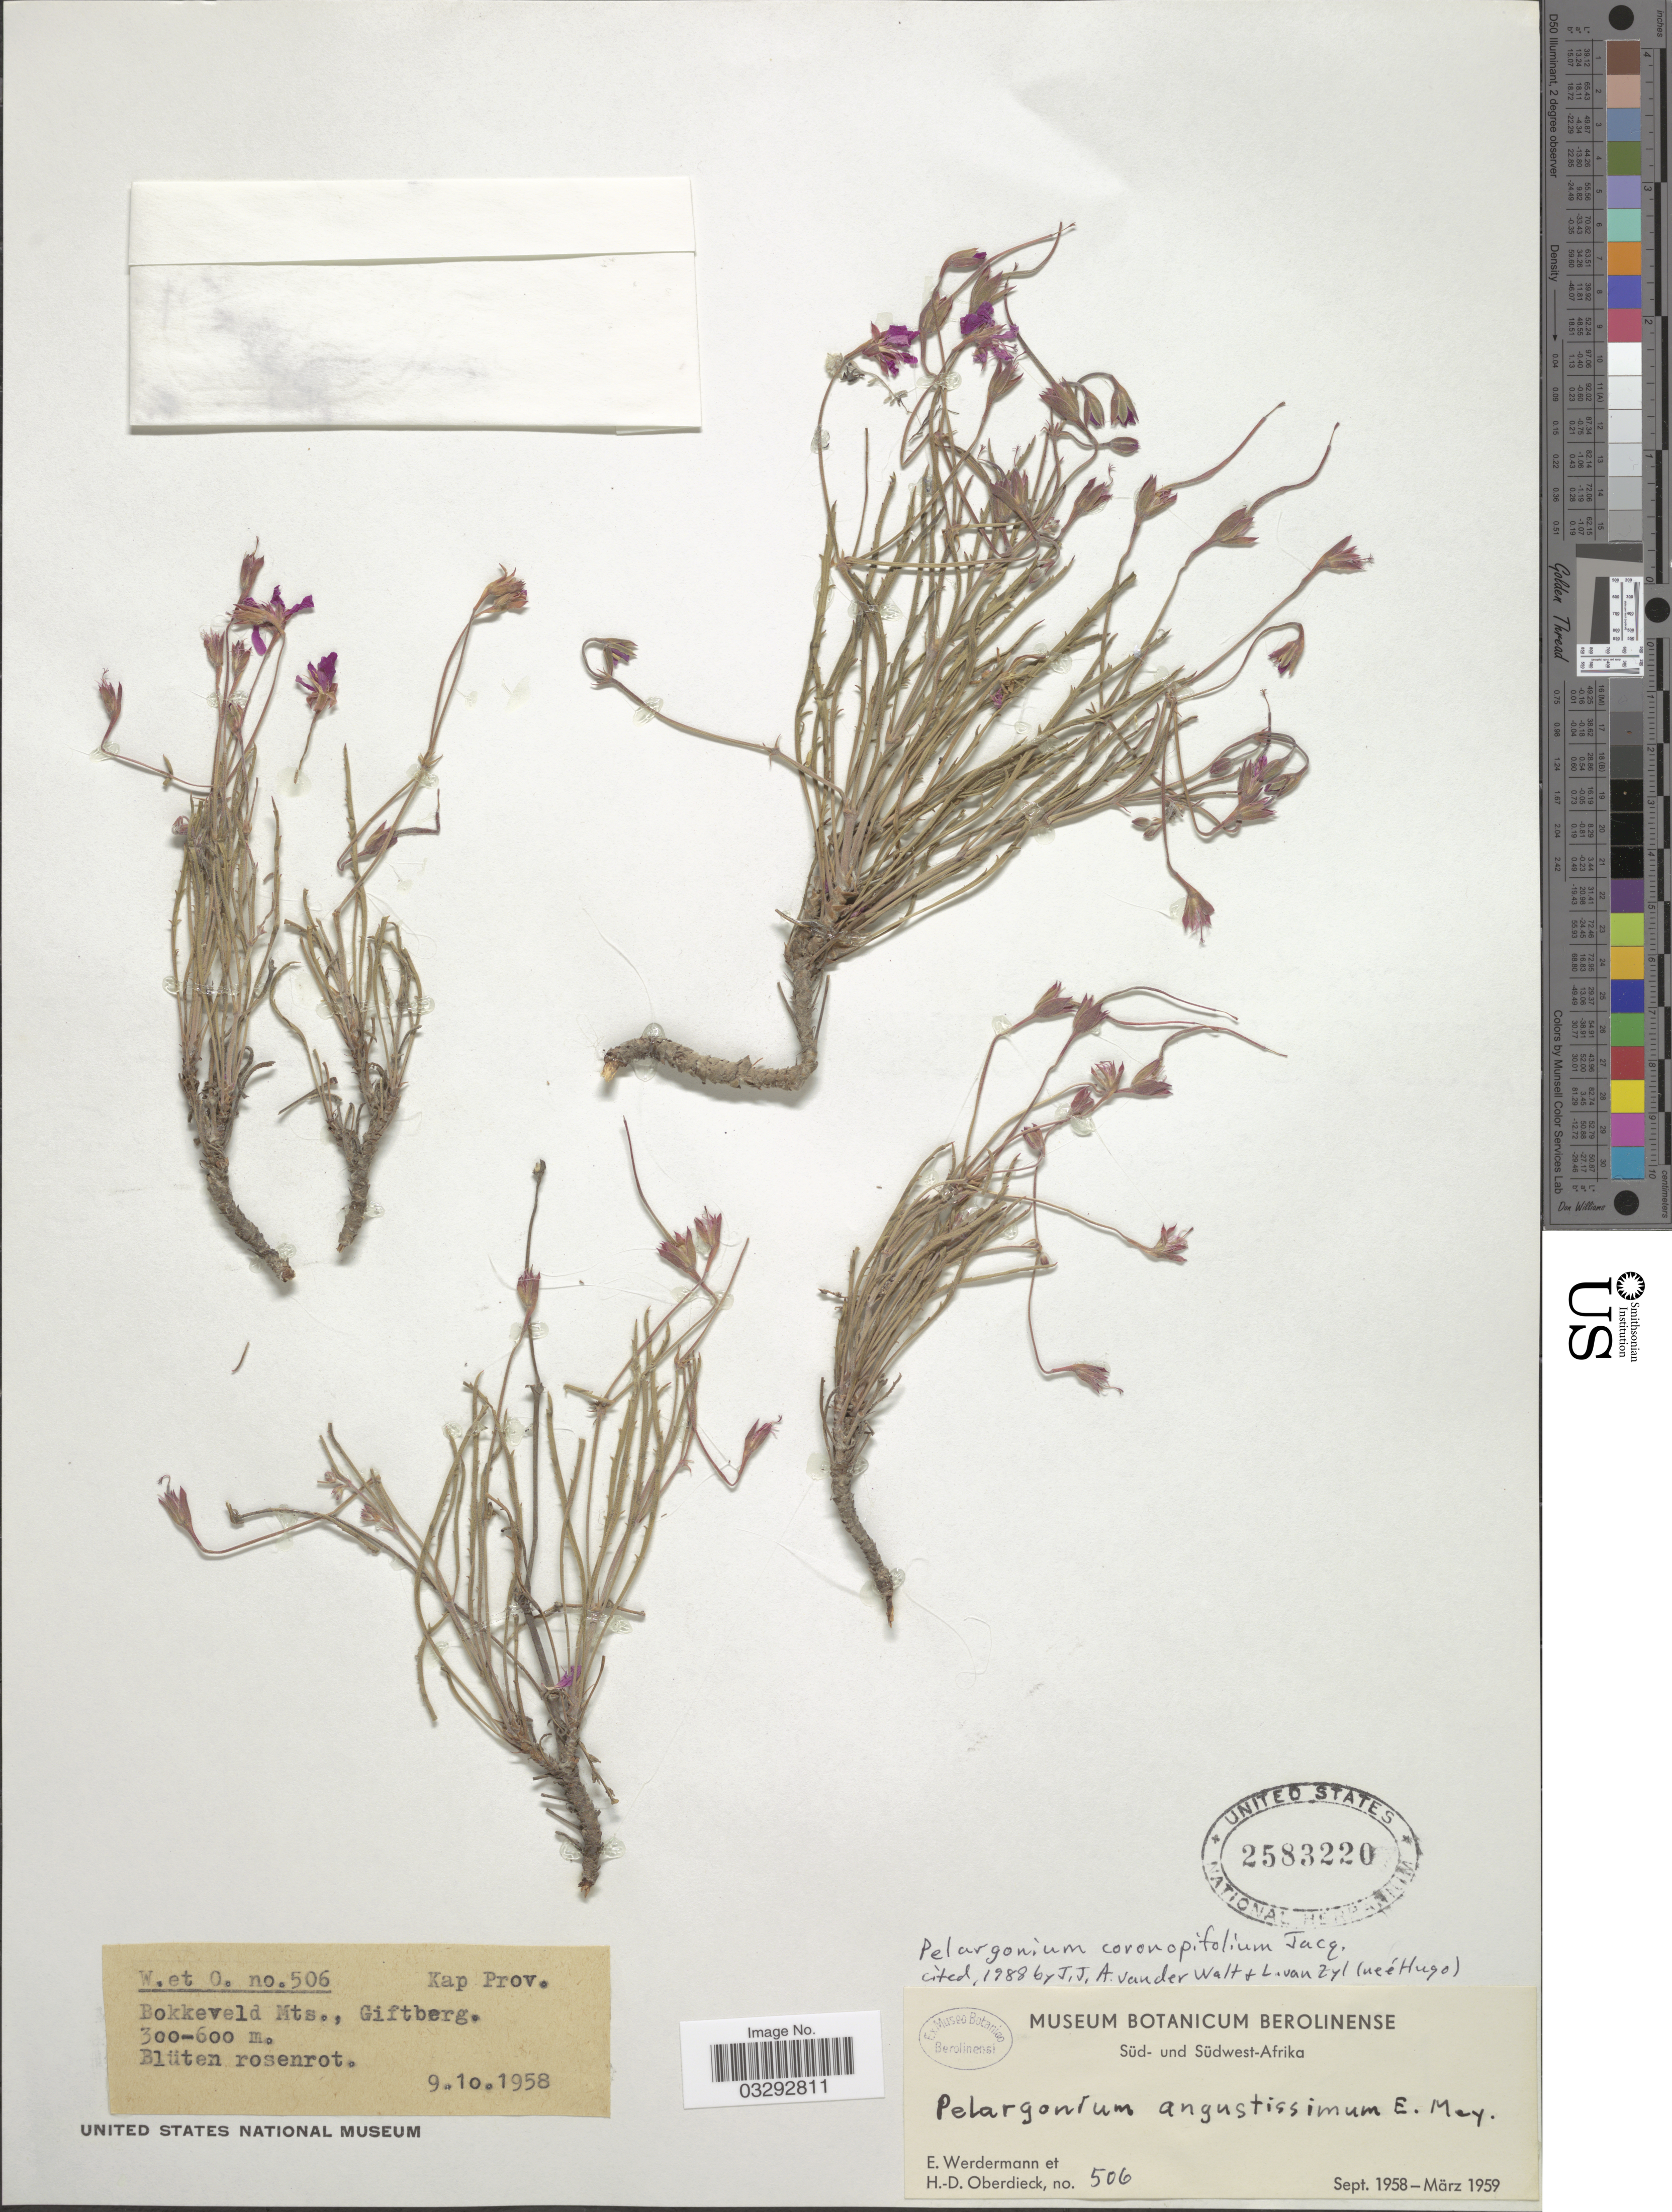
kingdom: Plantae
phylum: Tracheophyta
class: Magnoliopsida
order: Geraniales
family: Geraniaceae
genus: Pelargonium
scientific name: Pelargonium coronopifolium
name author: Jacq.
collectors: E. Werdermann & H. Oberdieck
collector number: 506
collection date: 1958-10-09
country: South Africa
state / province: Western Cape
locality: Kap Prov., Bokkeveld Mts., Giftberg.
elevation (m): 300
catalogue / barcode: US 2583220